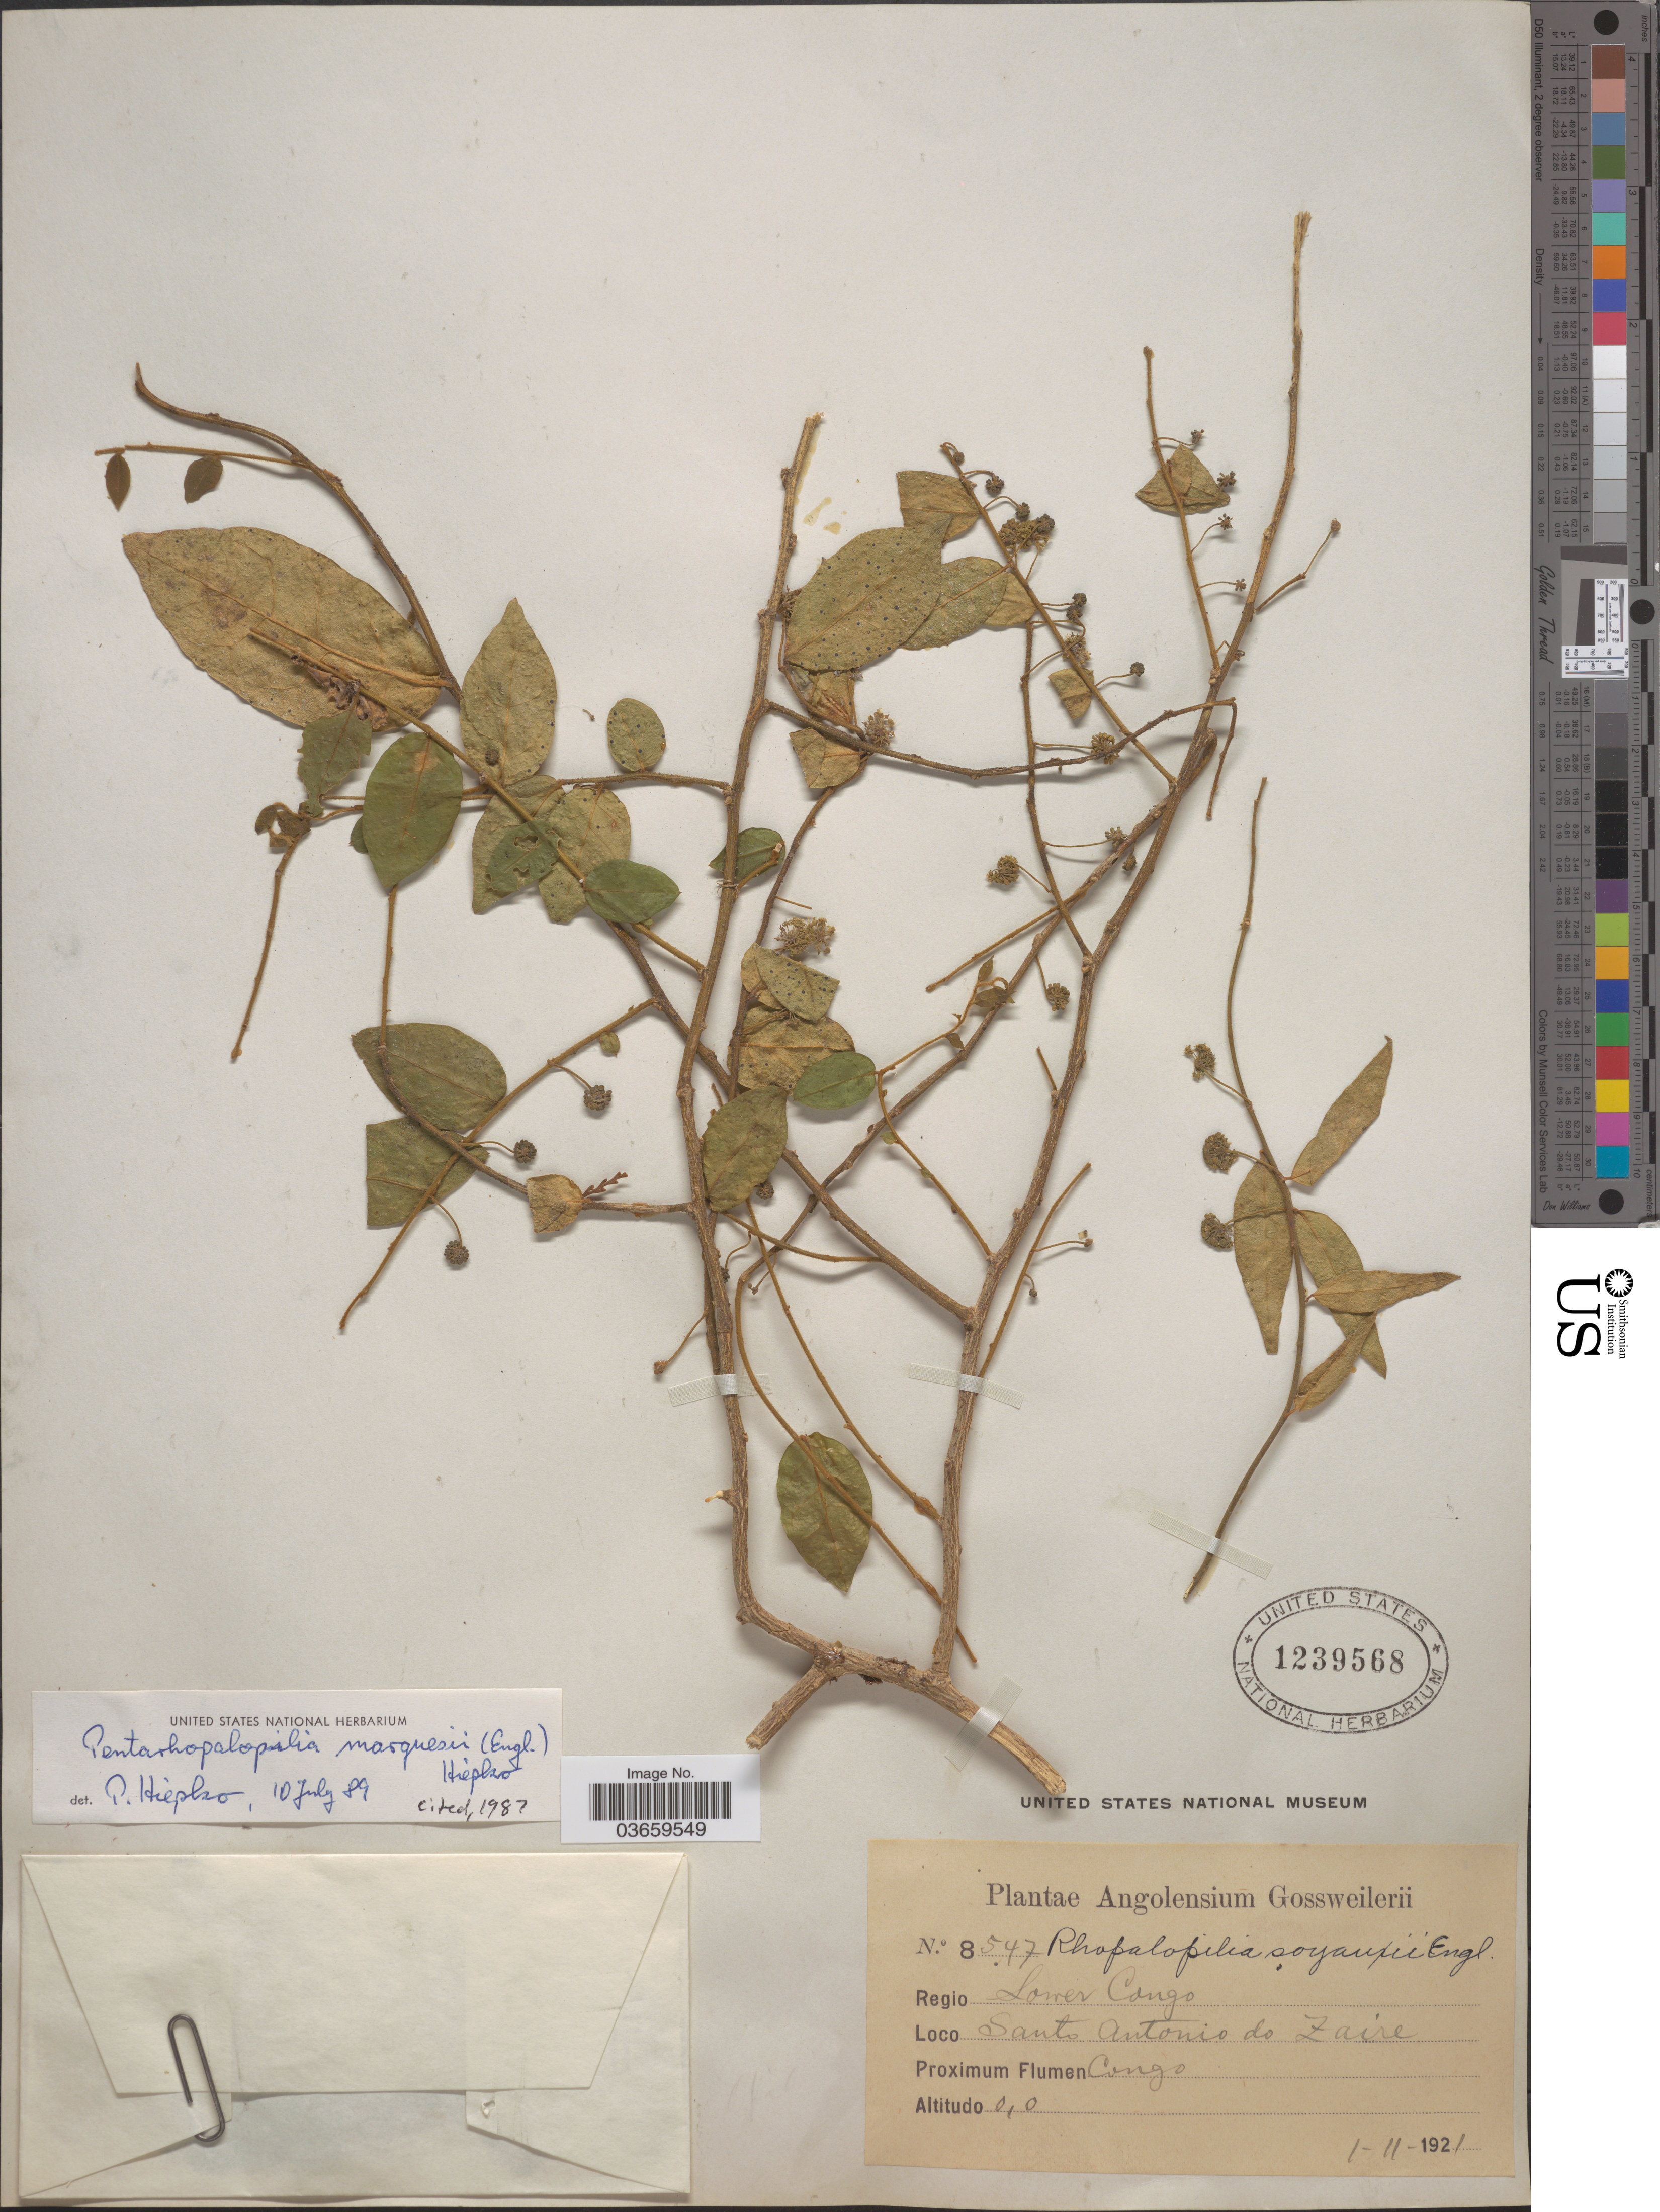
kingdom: Plantae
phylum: Tracheophyta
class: Magnoliopsida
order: Santalales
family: Opiliaceae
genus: Rhopalopilia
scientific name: Rhopalopilia marquesii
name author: (Engl.) Engl.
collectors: -. Gossweiler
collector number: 8547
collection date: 1921-11-01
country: Angola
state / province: Zaire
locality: Regio Lower Congo. Santo Antonio do Zaire. Proximum Flumen Congo.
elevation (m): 0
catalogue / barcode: US 1239568